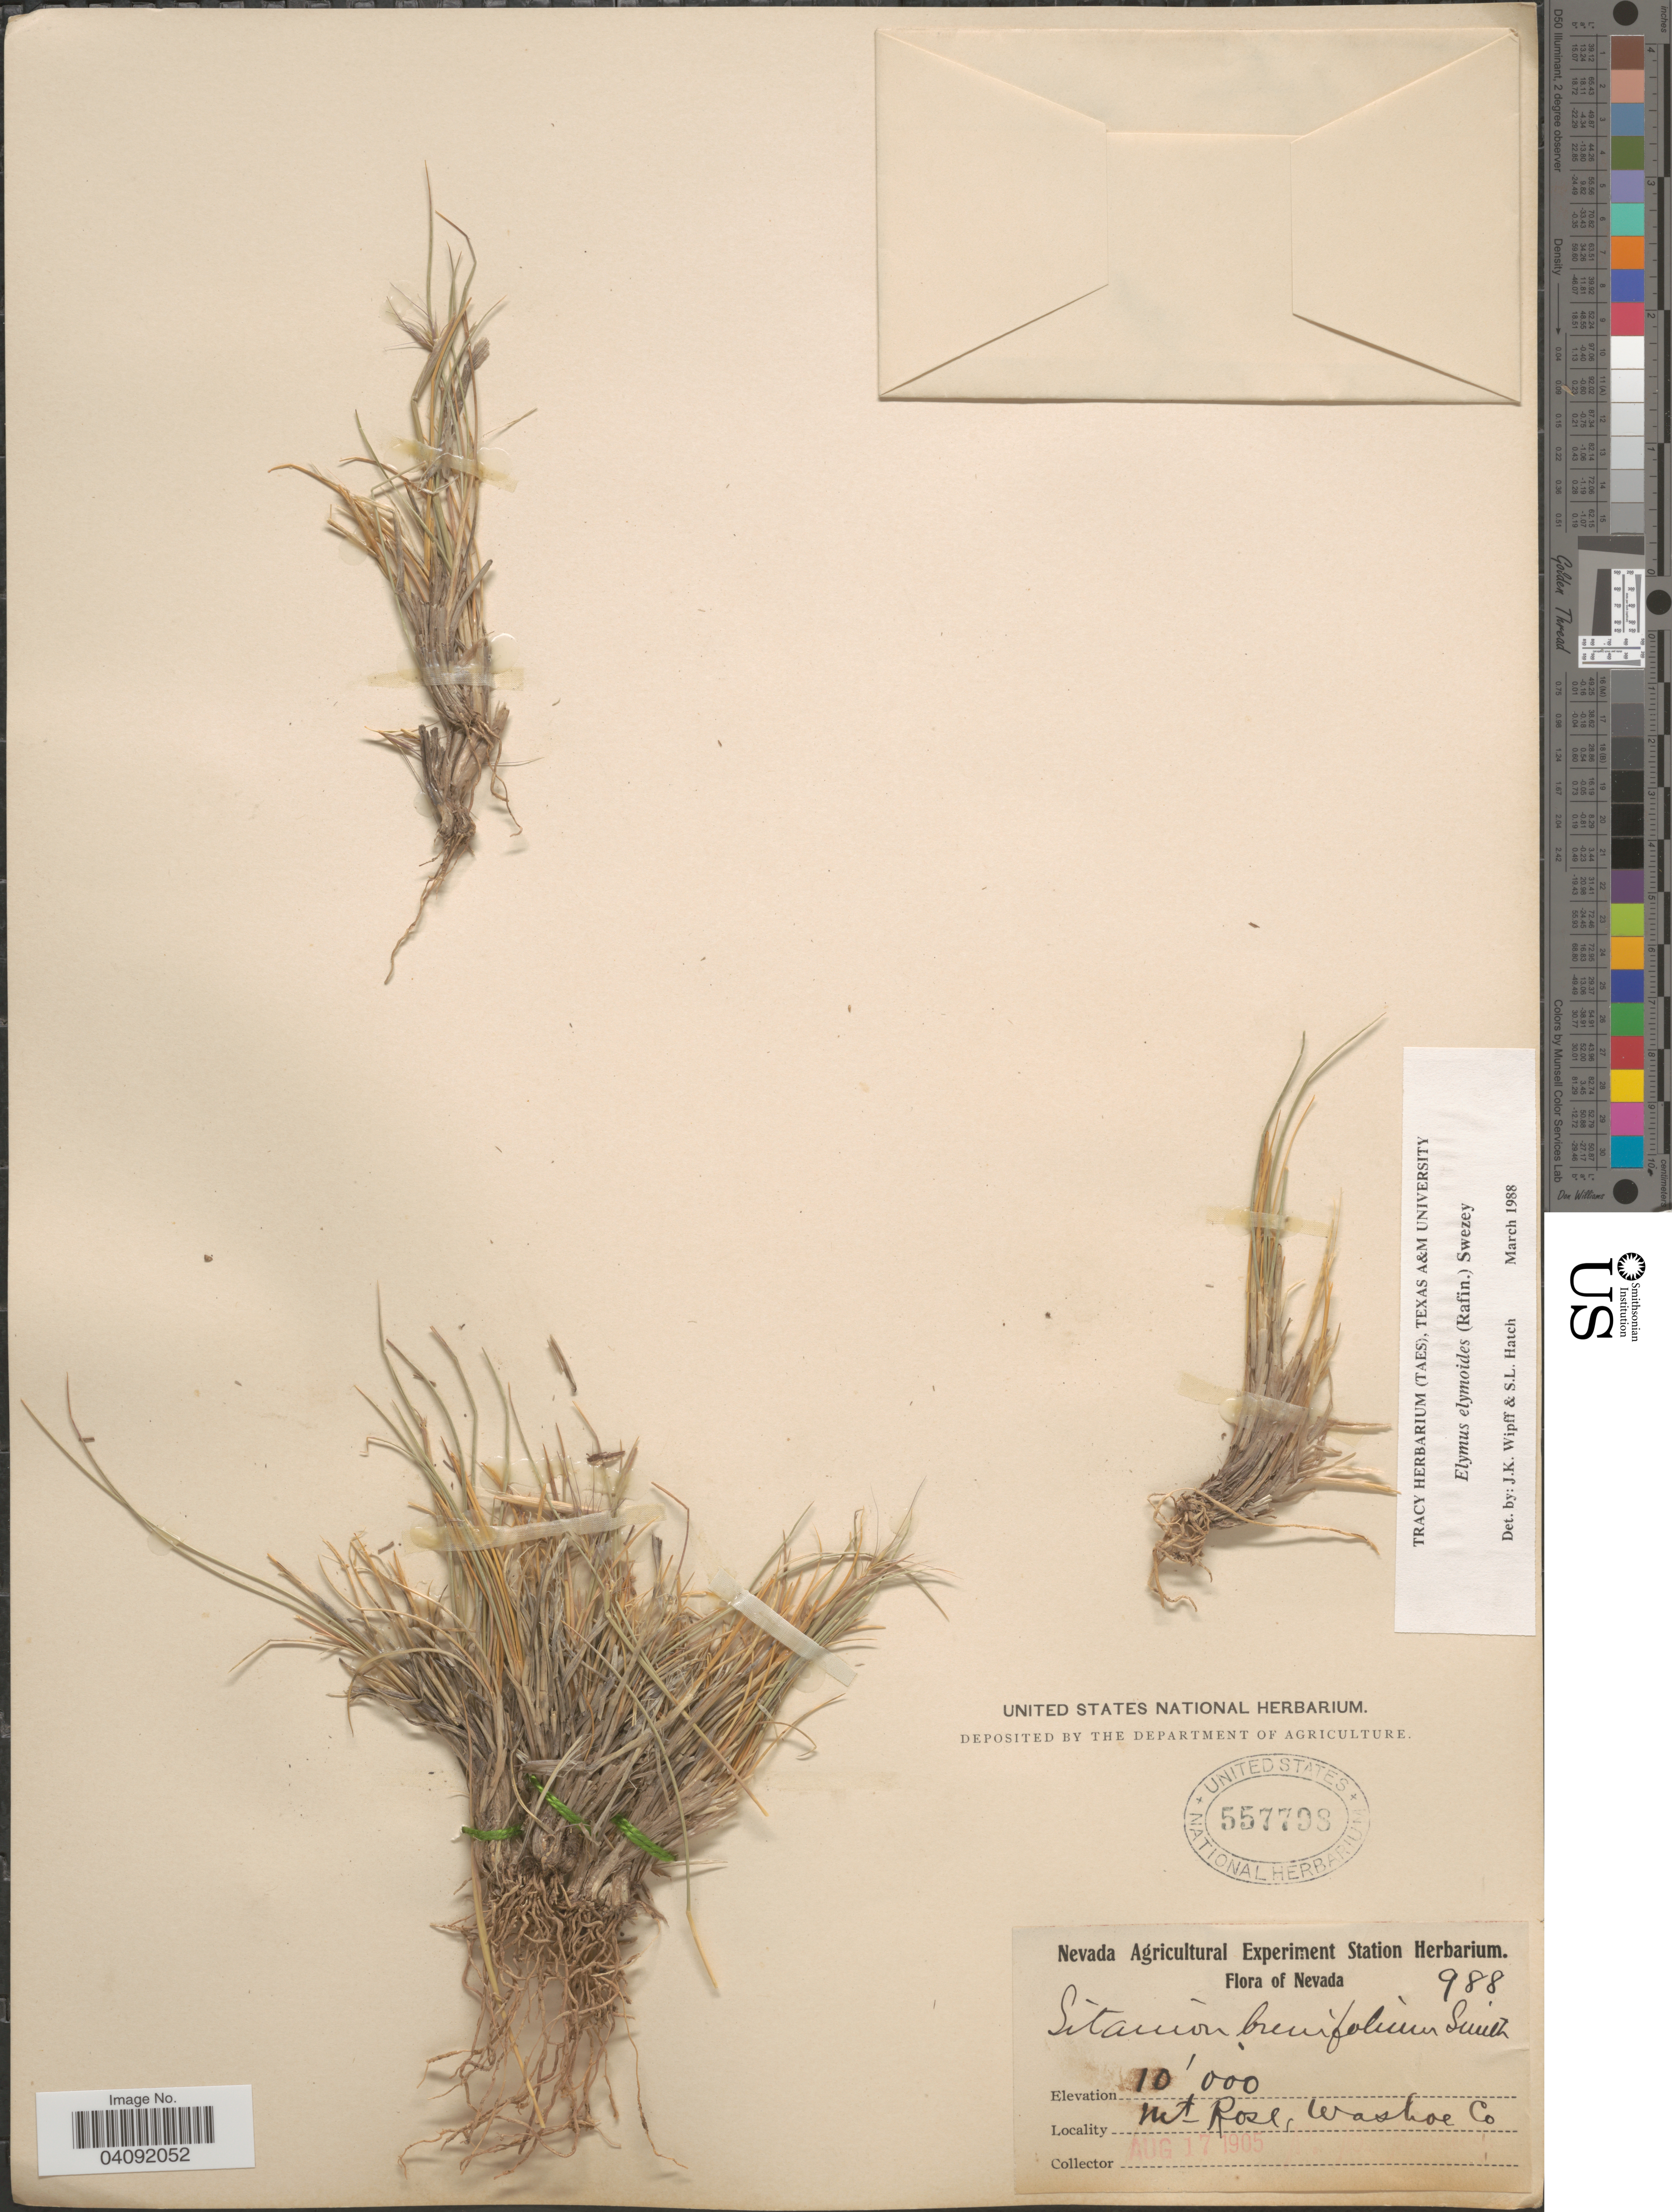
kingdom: Plantae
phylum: Tracheophyta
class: Liliopsida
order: Poales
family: Poaceae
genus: Elymus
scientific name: Elymus elymoides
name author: (Raf.) Swezey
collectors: Ex herb. Nevada Agricultural Experiment Station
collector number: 988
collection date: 1905-08-17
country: United States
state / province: Nevada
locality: Mt Rose, Washoe Co.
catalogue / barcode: US 557708